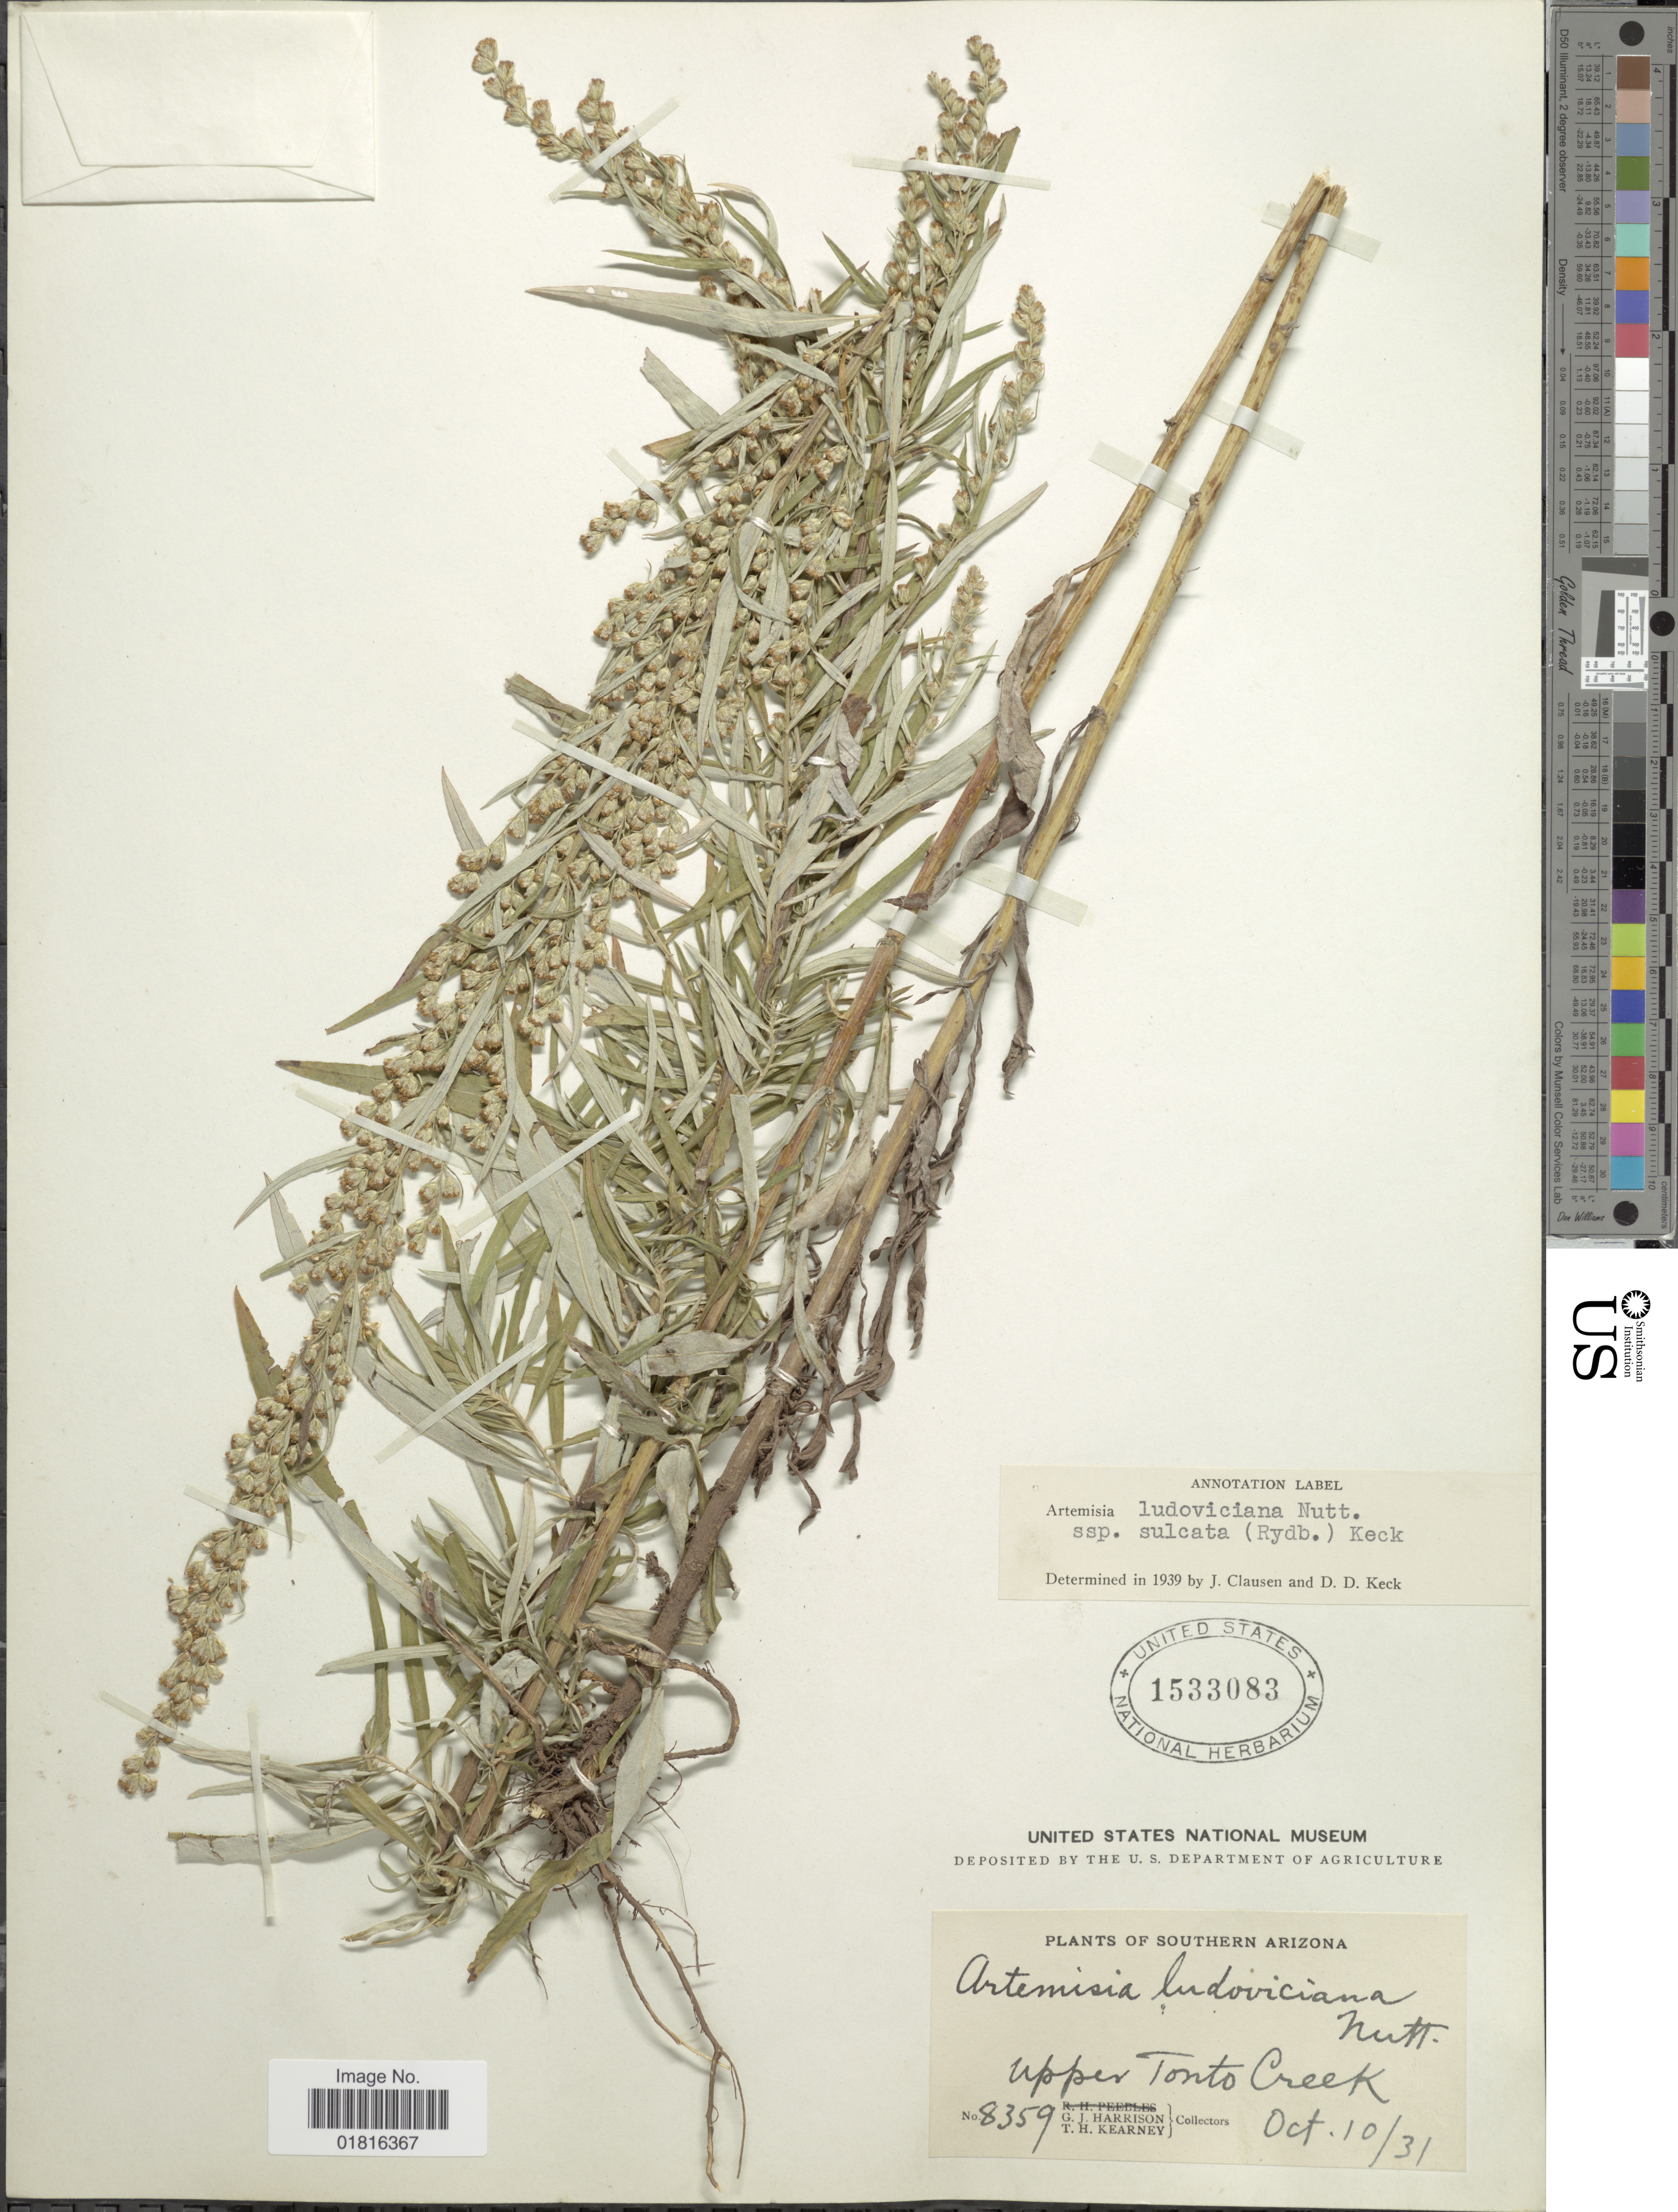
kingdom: Plantae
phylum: Tracheophyta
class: Magnoliopsida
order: Asterales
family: Asteraceae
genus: Artemisia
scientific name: Artemisia ludoviciana subsp. sulcata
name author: (Rydb.) D.D. Keck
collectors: G. J. Harrison & T. H. Kearney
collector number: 8359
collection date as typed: Transcribed d/m/y: 10/10/31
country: United States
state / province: Arizona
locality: Southern Arizona, Upper Tonto Creek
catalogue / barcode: US 1533083